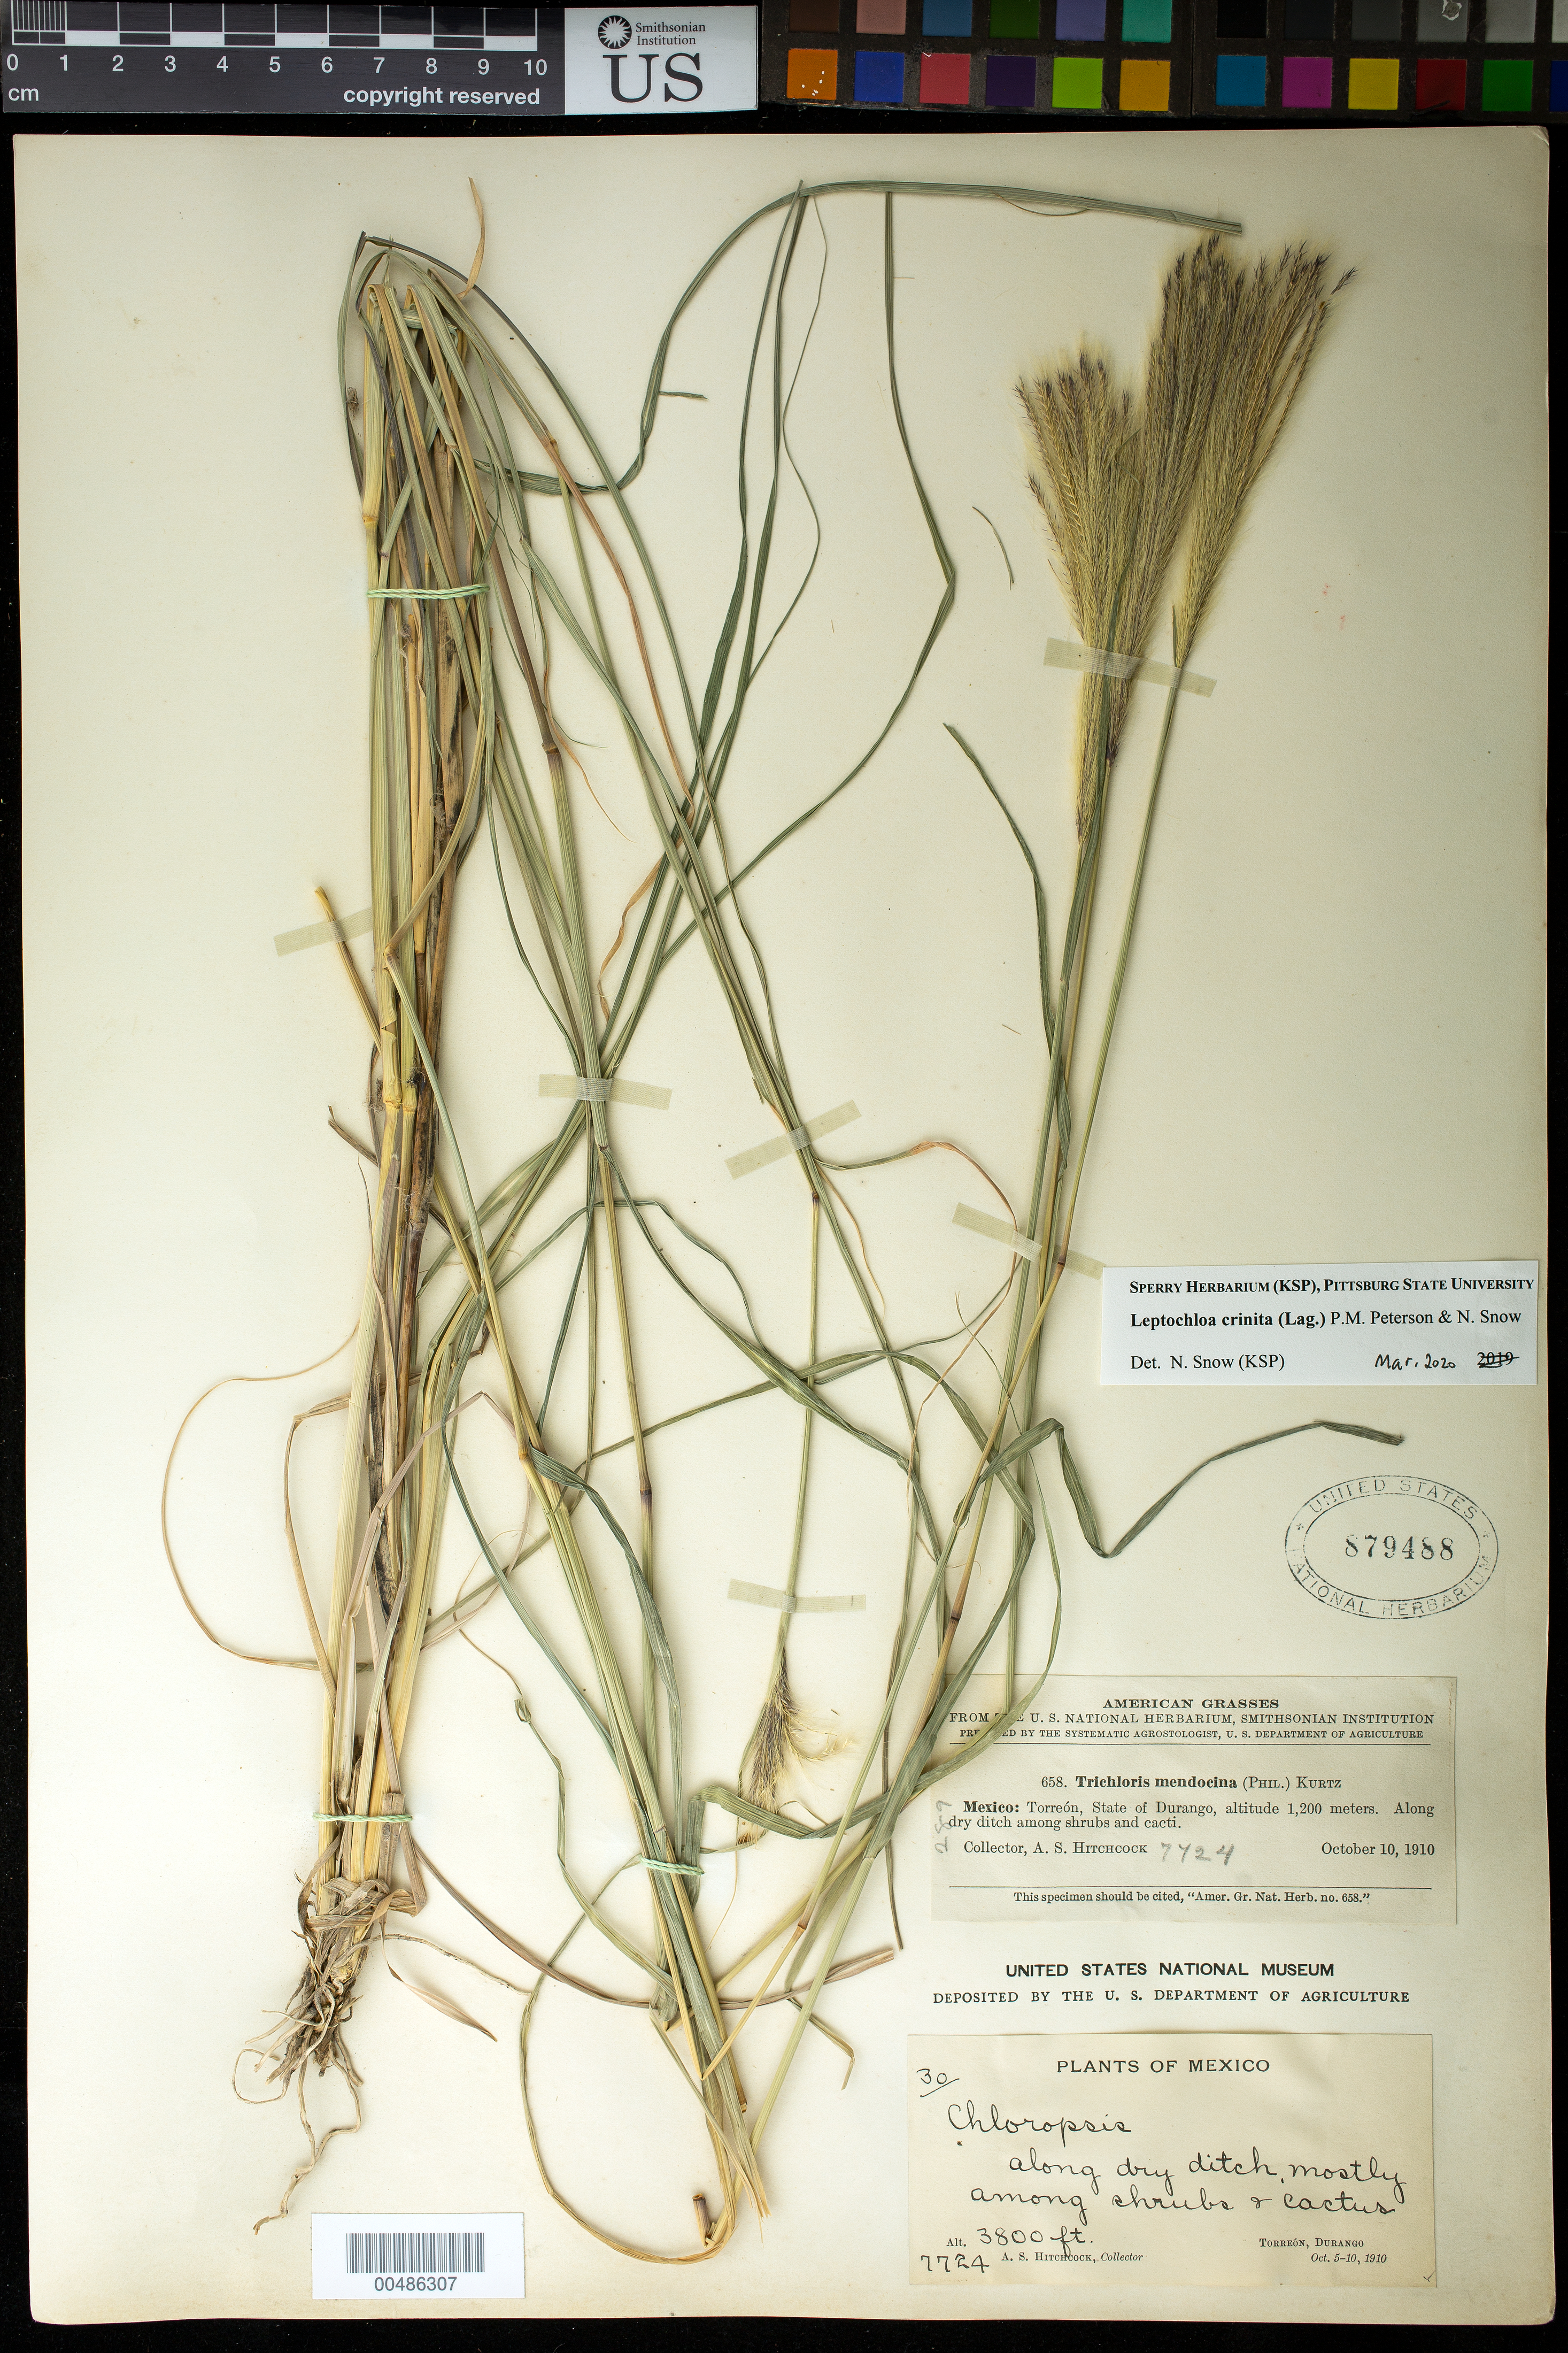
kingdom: Plantae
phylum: Tracheophyta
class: Liliopsida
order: Poales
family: Poaceae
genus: Leptochloa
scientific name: Leptochloa crinita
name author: (Lag.) P.M. Peterson & N. Snow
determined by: Snow, N.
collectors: A. S. Hitchcock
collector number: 7724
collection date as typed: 5 Oct 1910 to 10 Oct 1910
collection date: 1910-10-05/1910-10-10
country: Mexico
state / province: Durango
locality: Torre¢n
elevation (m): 1158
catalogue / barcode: US 879488